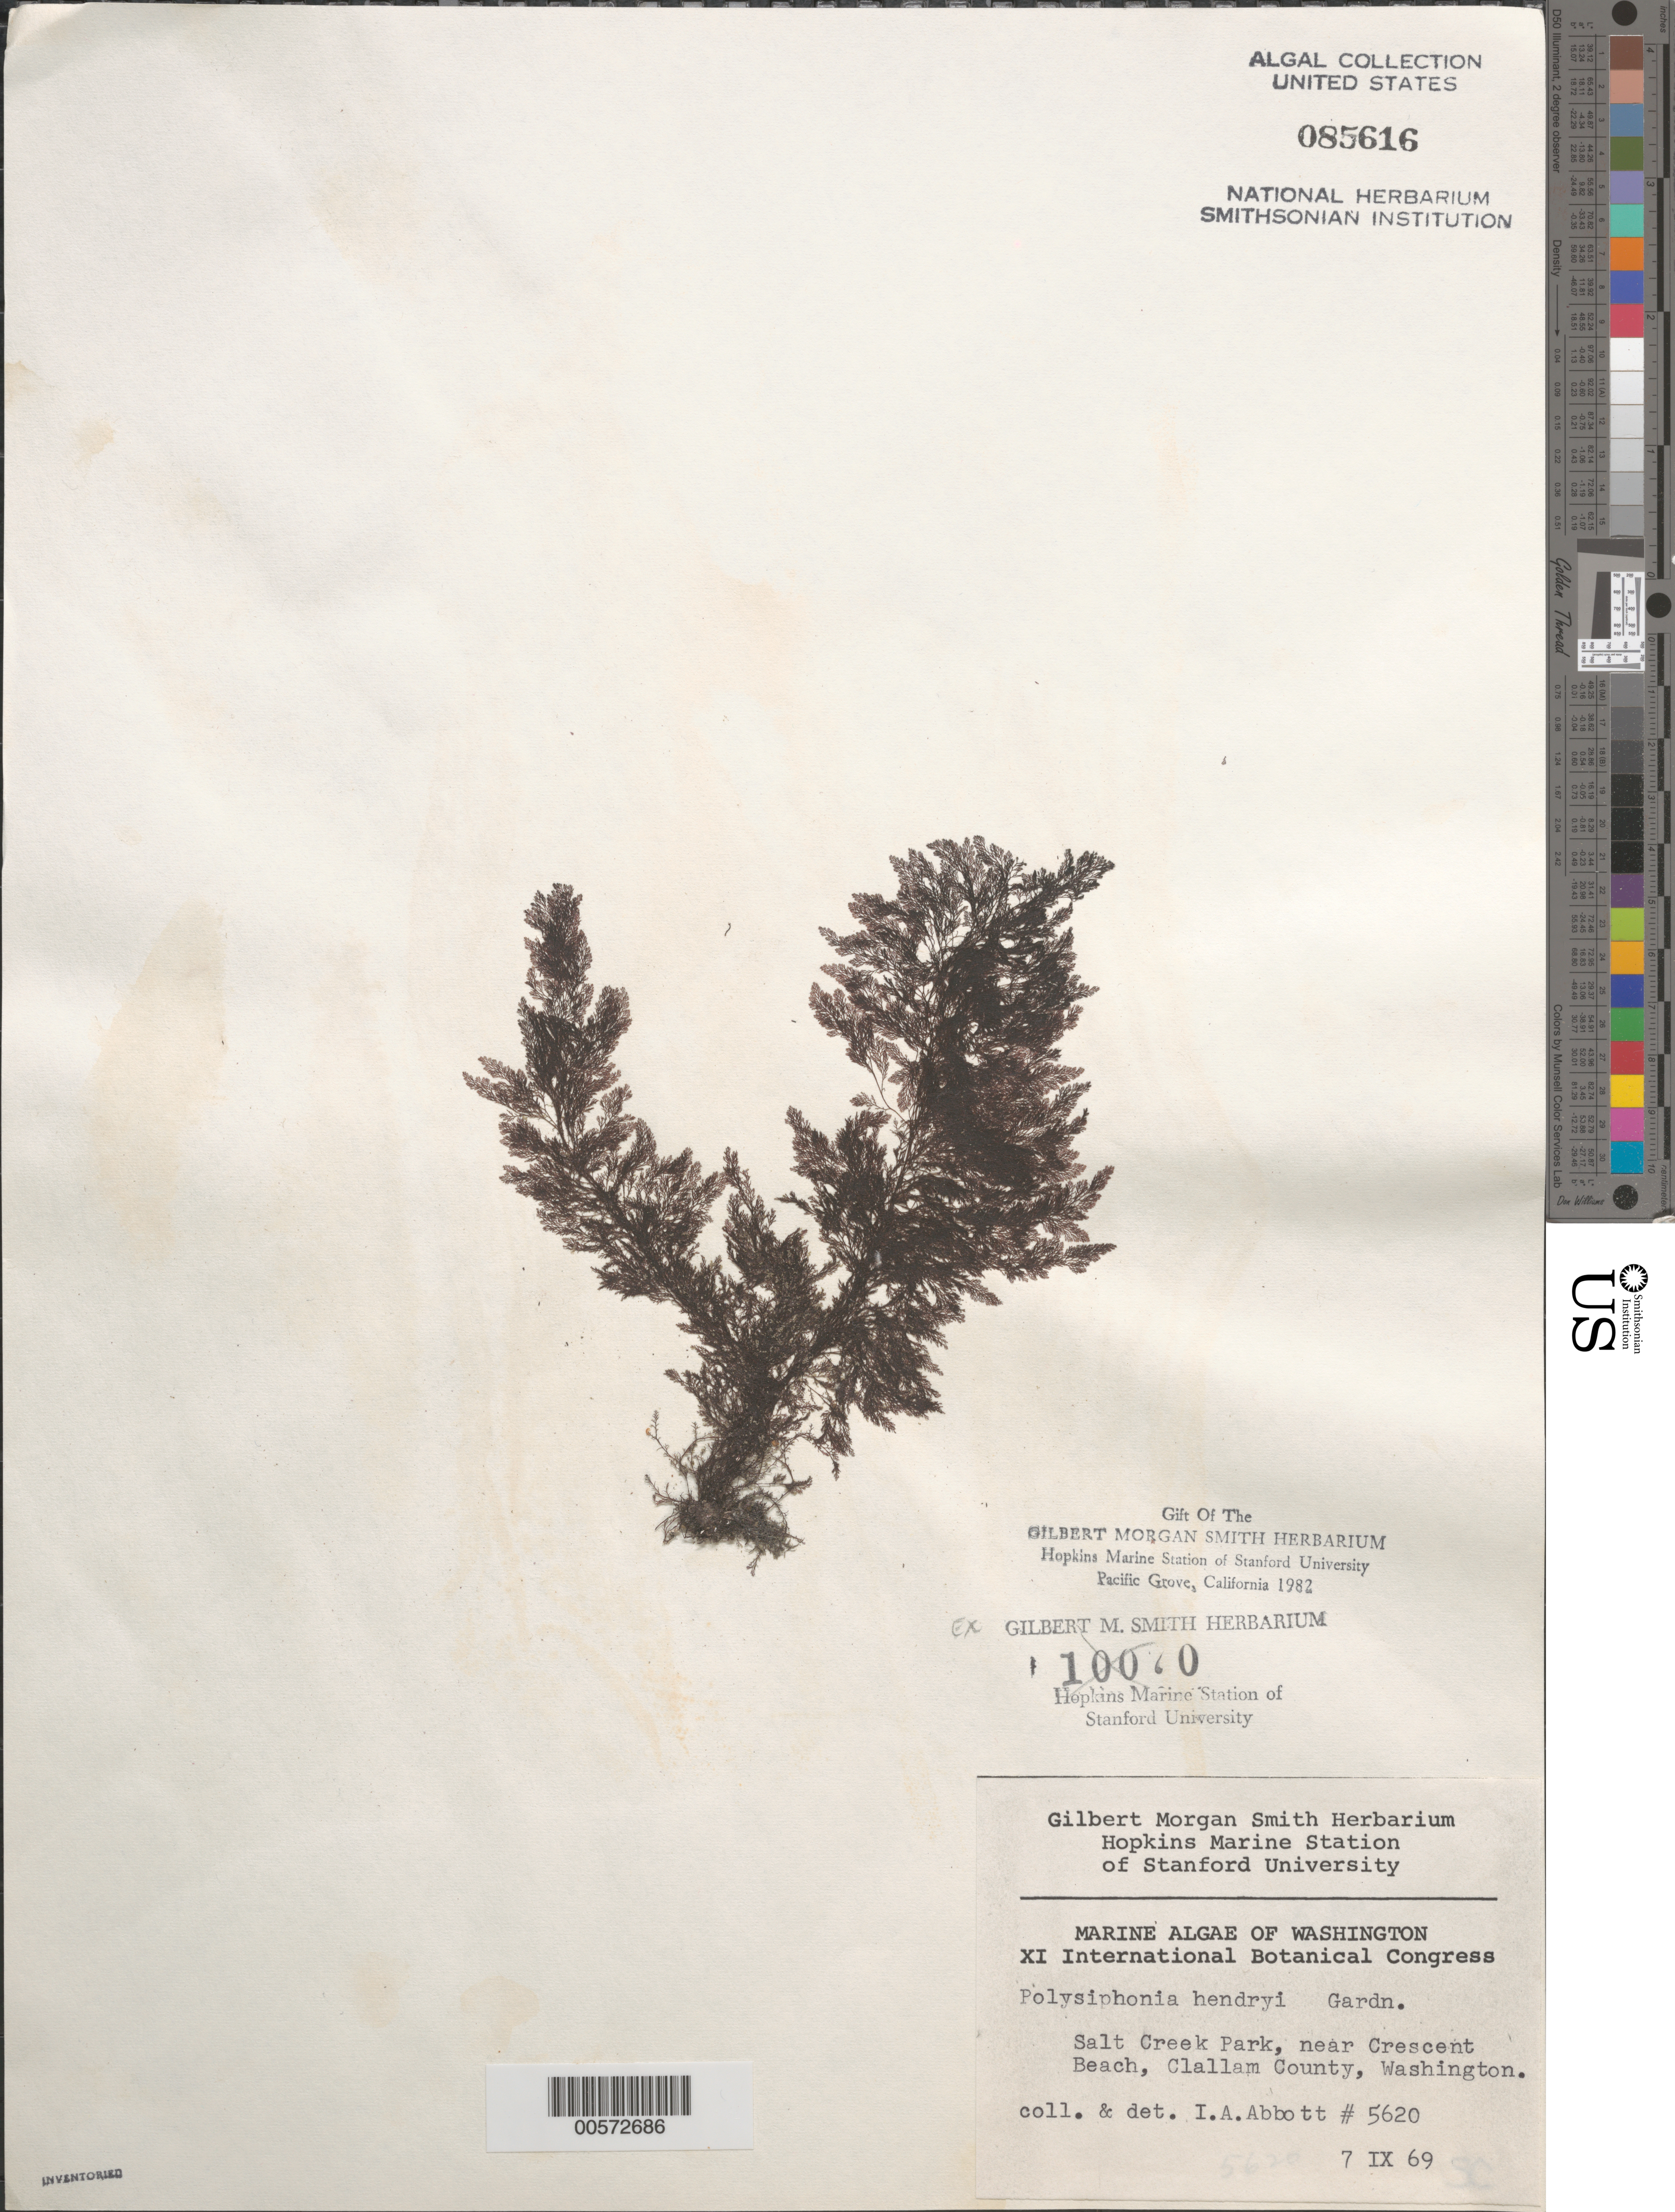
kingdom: Plantae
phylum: Rhodophyta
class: Florideophyceae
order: Ceramiales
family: Rhodomelaceae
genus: Vertebrata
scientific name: Vertebrata hendryi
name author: (N.L. Gardner) Savoie & G.W. Saunders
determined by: Algae name updating Project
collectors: I. A. Abbott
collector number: IAA 5620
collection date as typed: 07 Sep 1969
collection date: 1969-09-07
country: United States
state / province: Washington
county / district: Clallam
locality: Salt Creek Park, near Crescent Beach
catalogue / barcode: US 85616